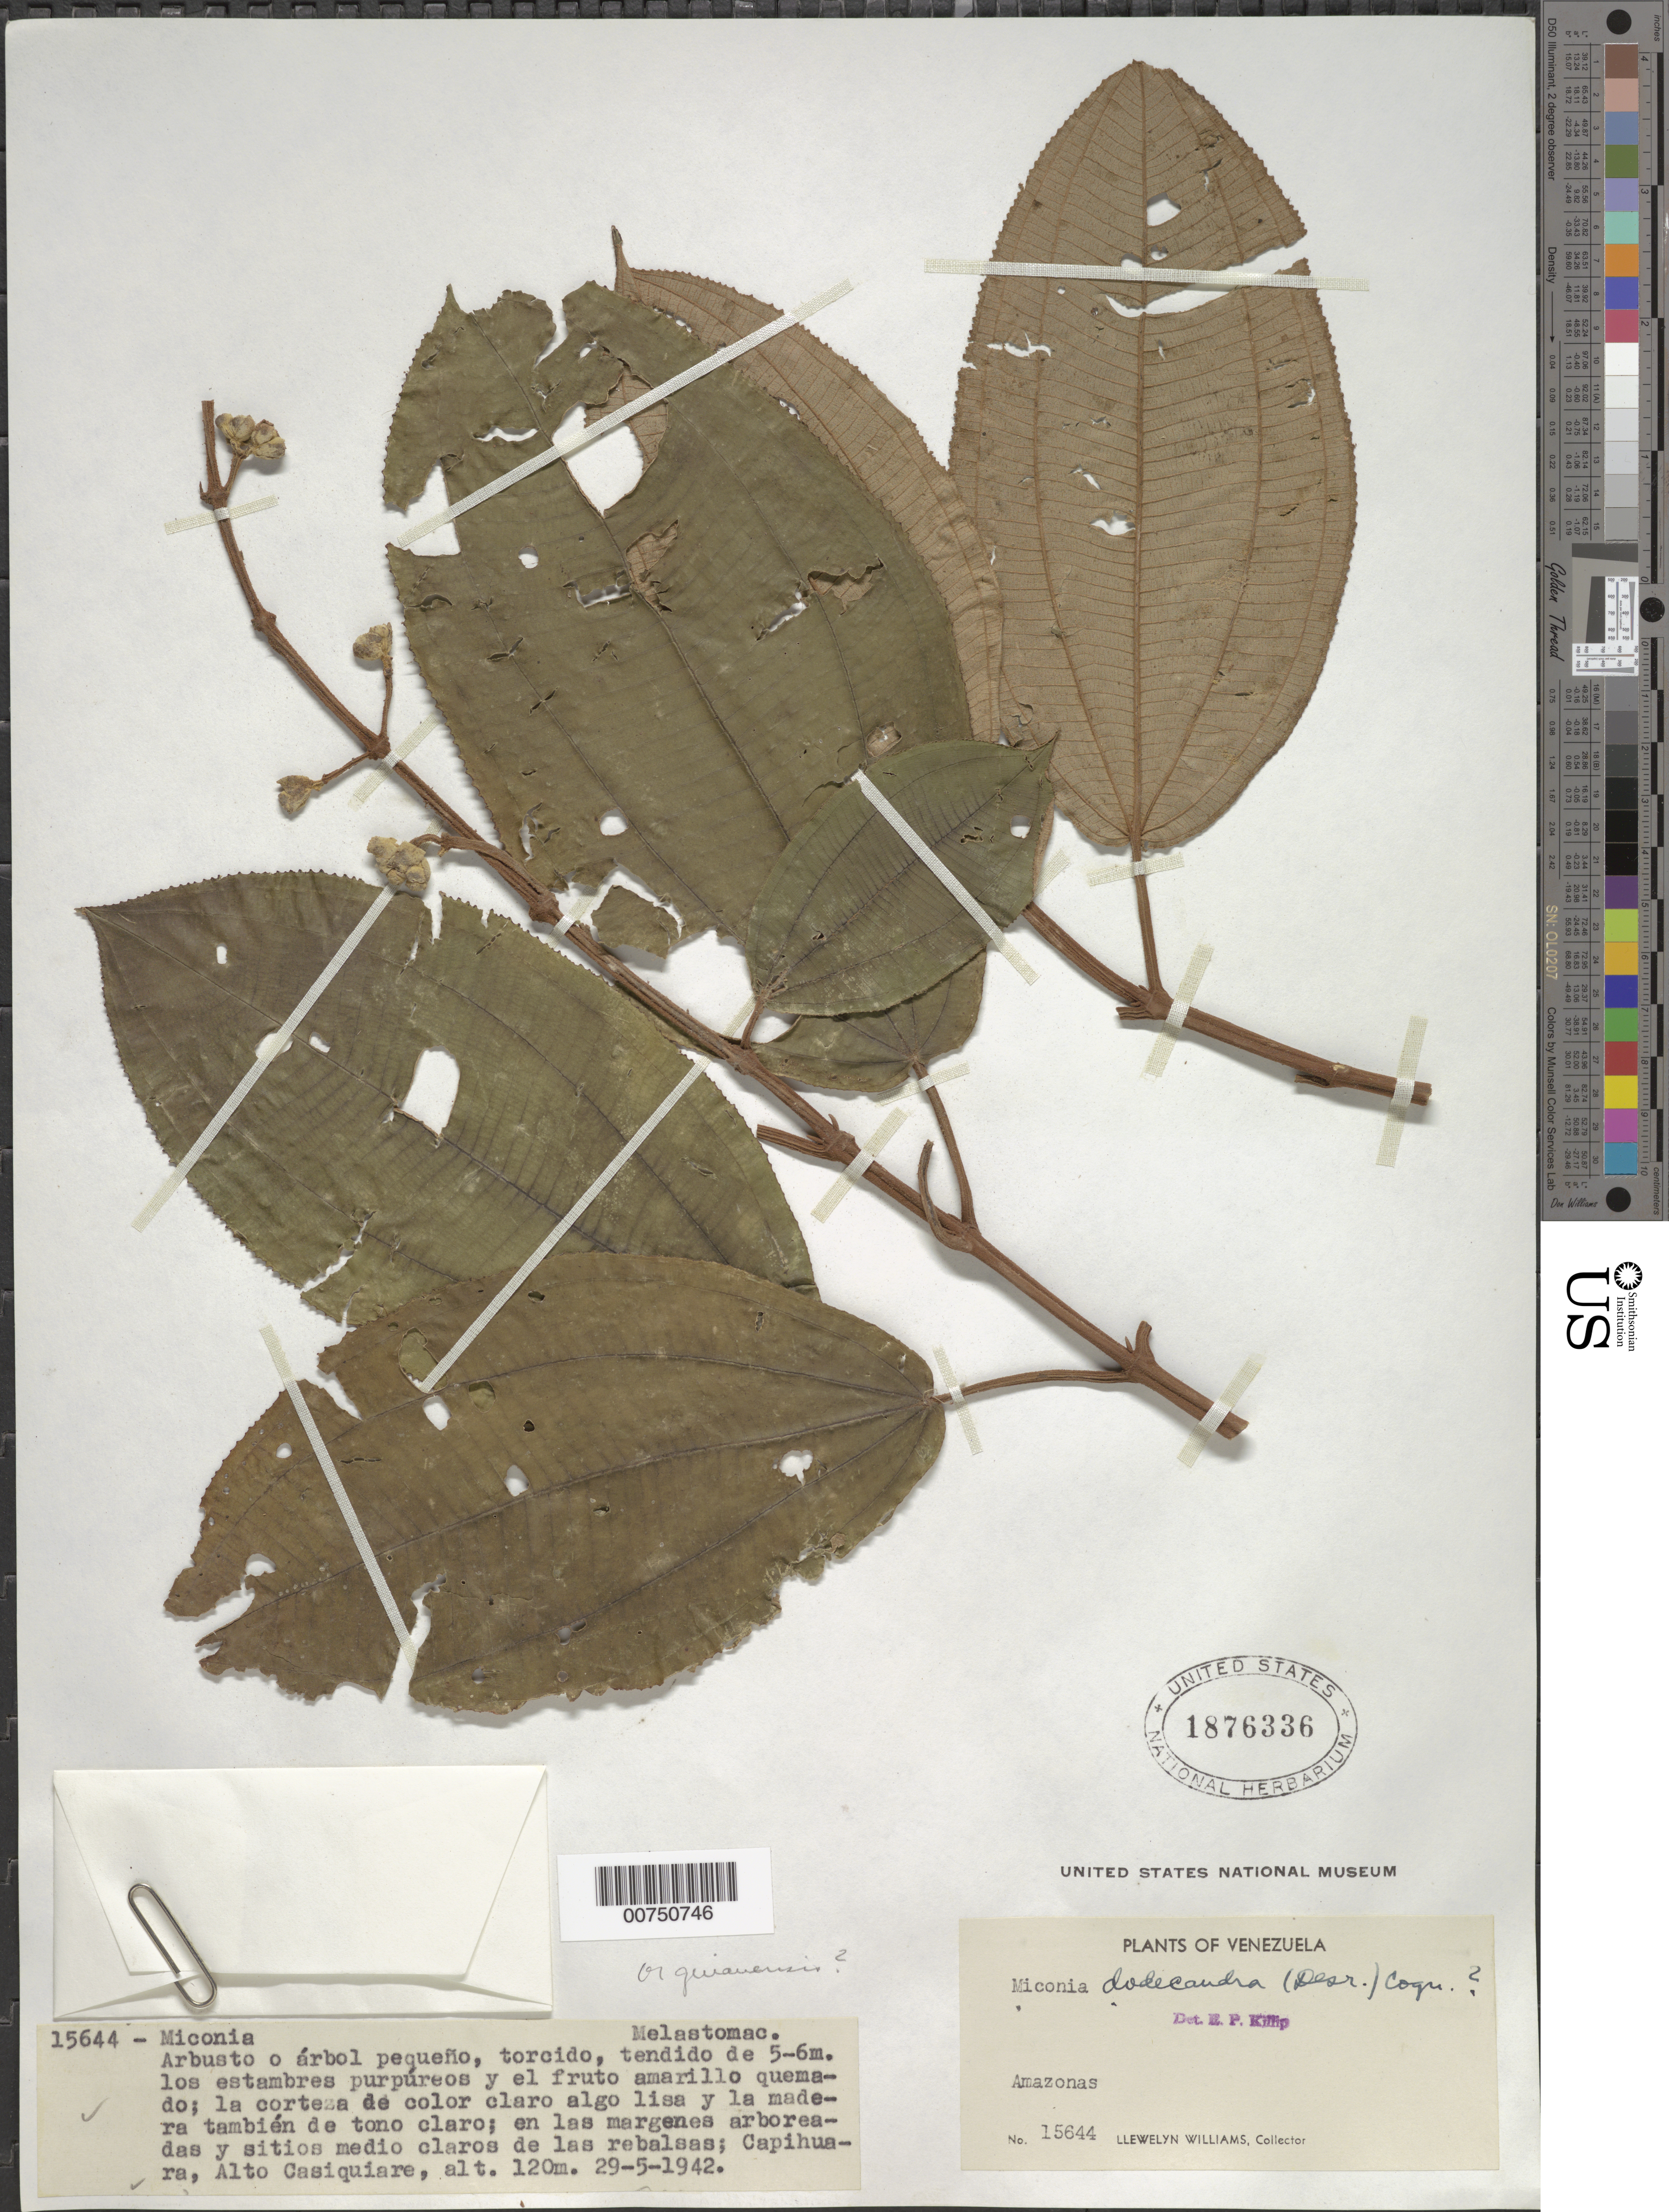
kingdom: Plantae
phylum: Tracheophyta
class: Magnoliopsida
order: Myrtales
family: Melastomataceae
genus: Miconia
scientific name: Miconia dodecandra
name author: Cogn.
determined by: Killip, Ellsworth P.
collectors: Ll. Williams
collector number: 15644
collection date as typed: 29-May-42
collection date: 1942-05-29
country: Venezuela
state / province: Amazonas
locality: Capihuara, Alto Casiquiare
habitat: Margenes arboreadas y sitios medio claros de las rebalsas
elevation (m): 120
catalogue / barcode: US 1876336